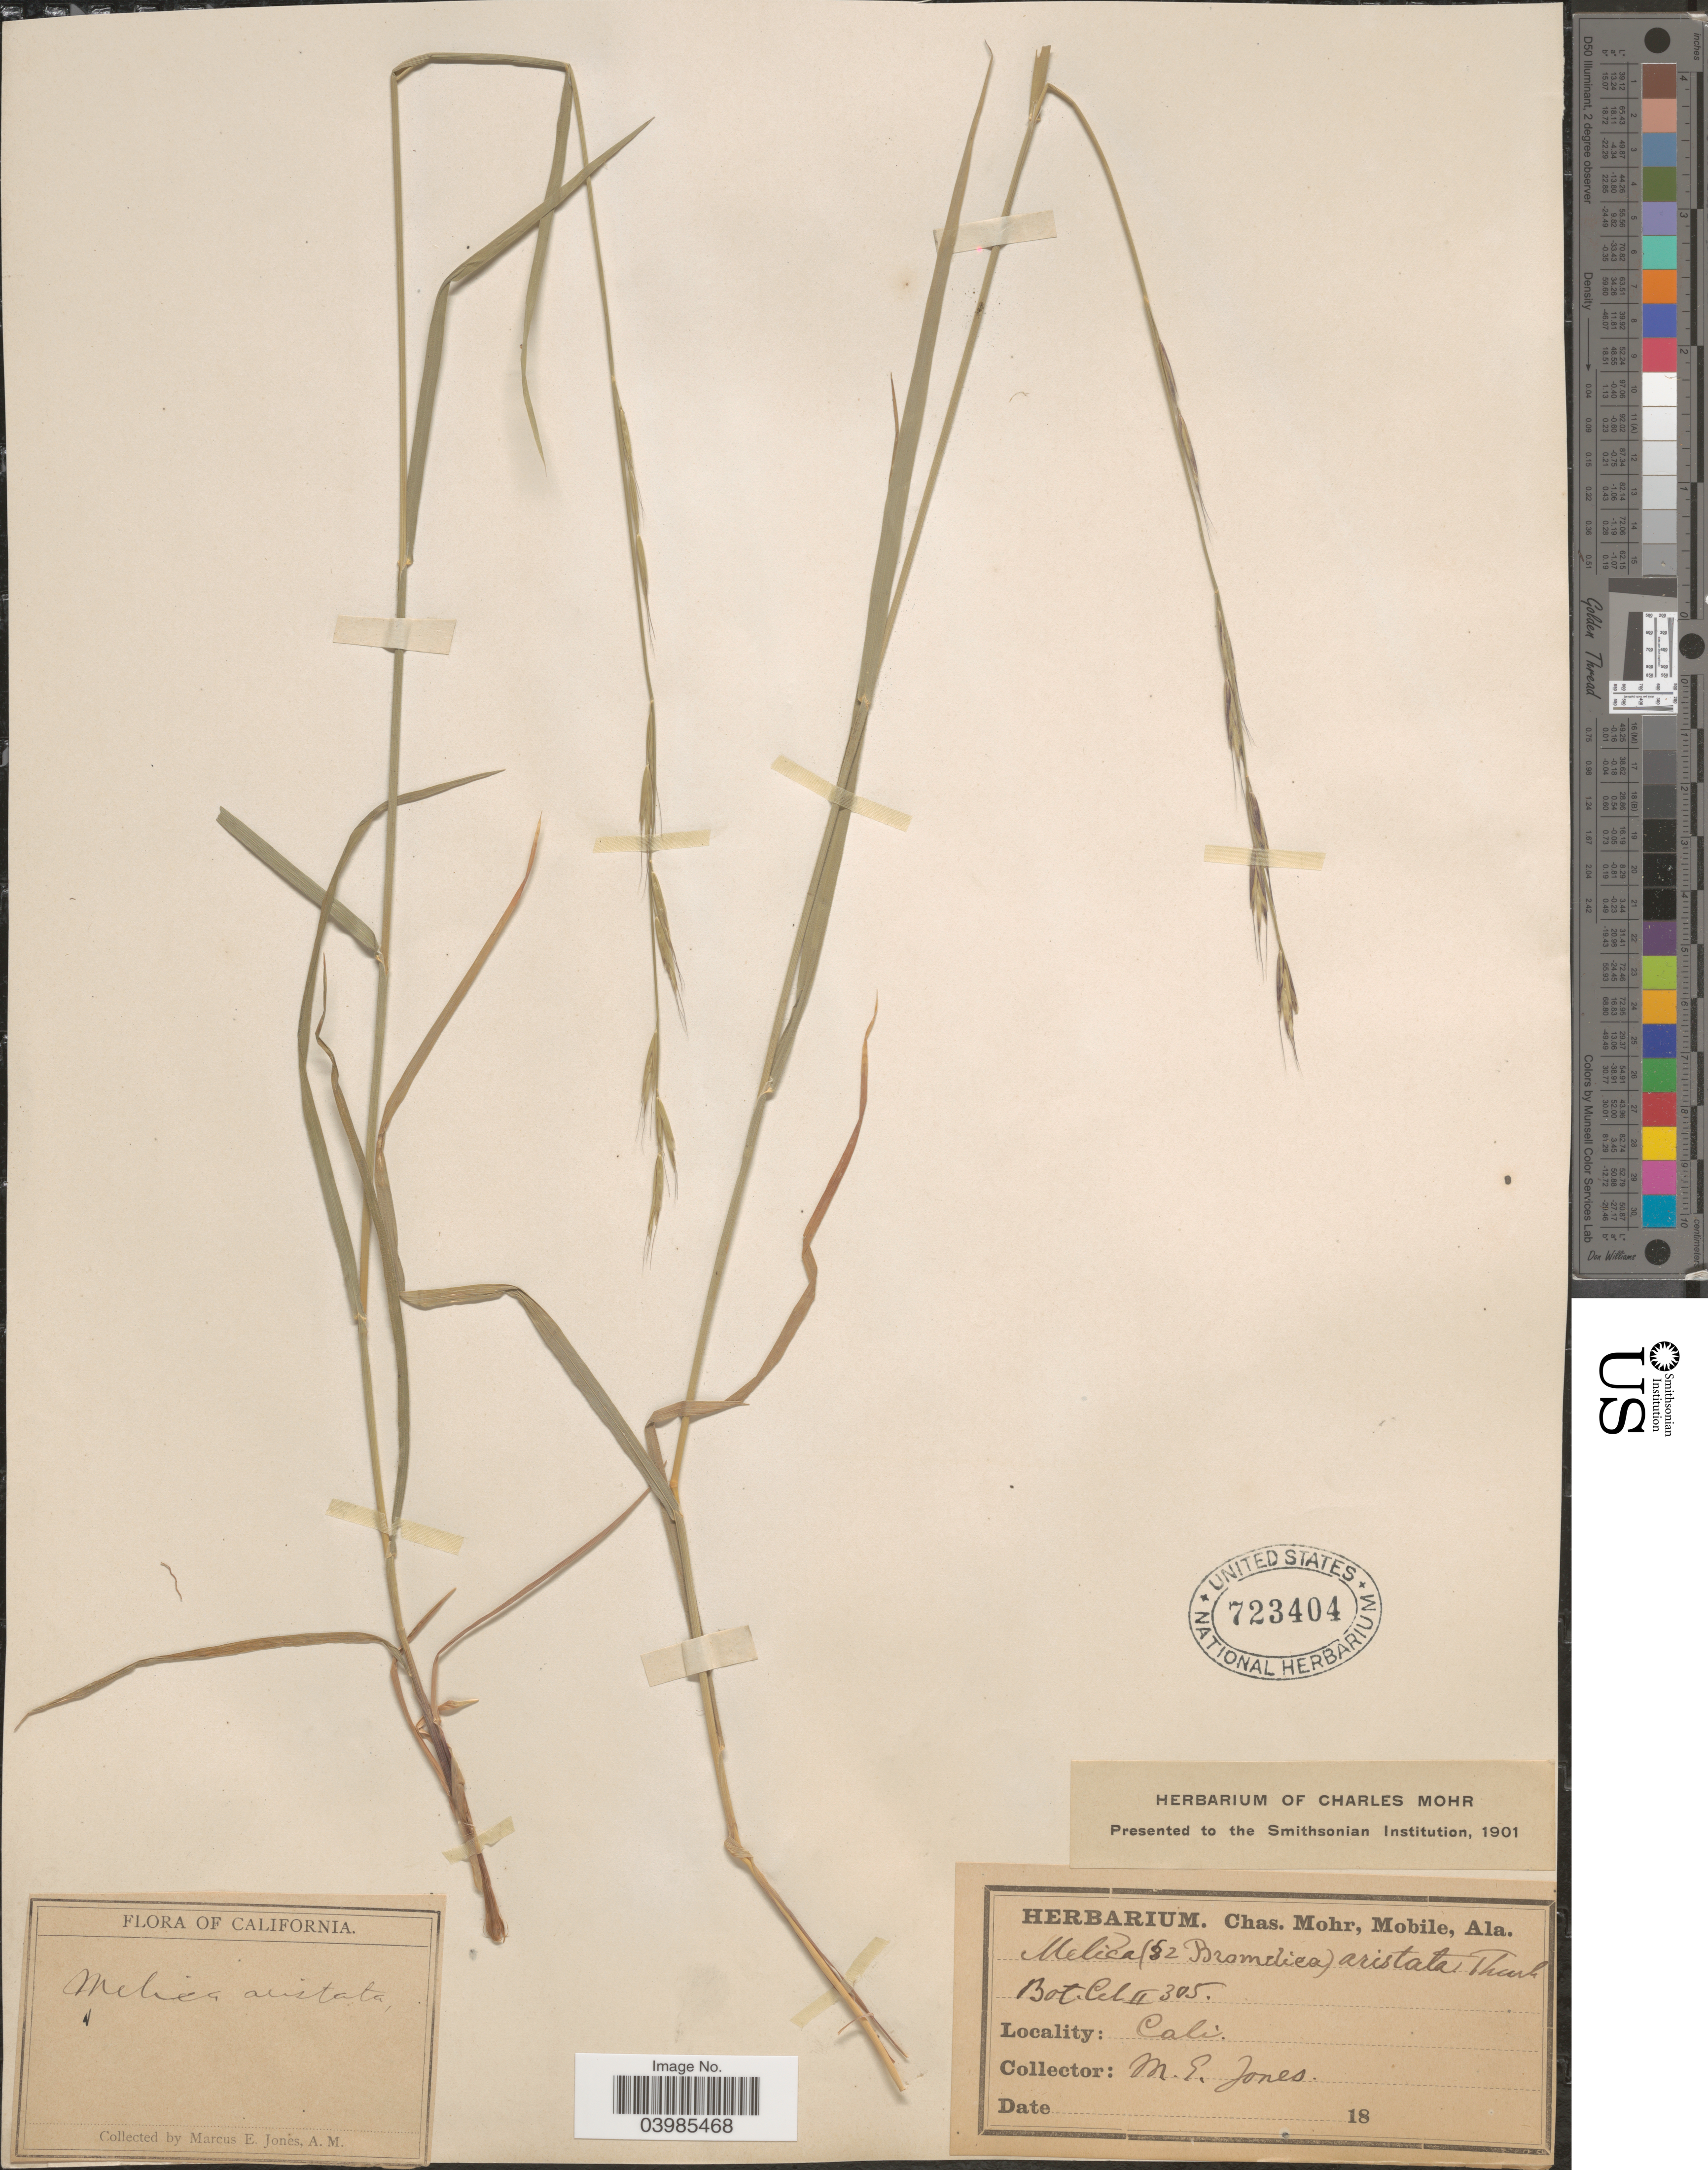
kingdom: Plantae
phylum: Tracheophyta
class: Liliopsida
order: Poales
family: Poaceae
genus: Melica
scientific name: Melica aristata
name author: Thurb. ex Bol.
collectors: M. E. Jones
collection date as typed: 18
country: United States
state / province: California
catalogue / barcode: US 723404